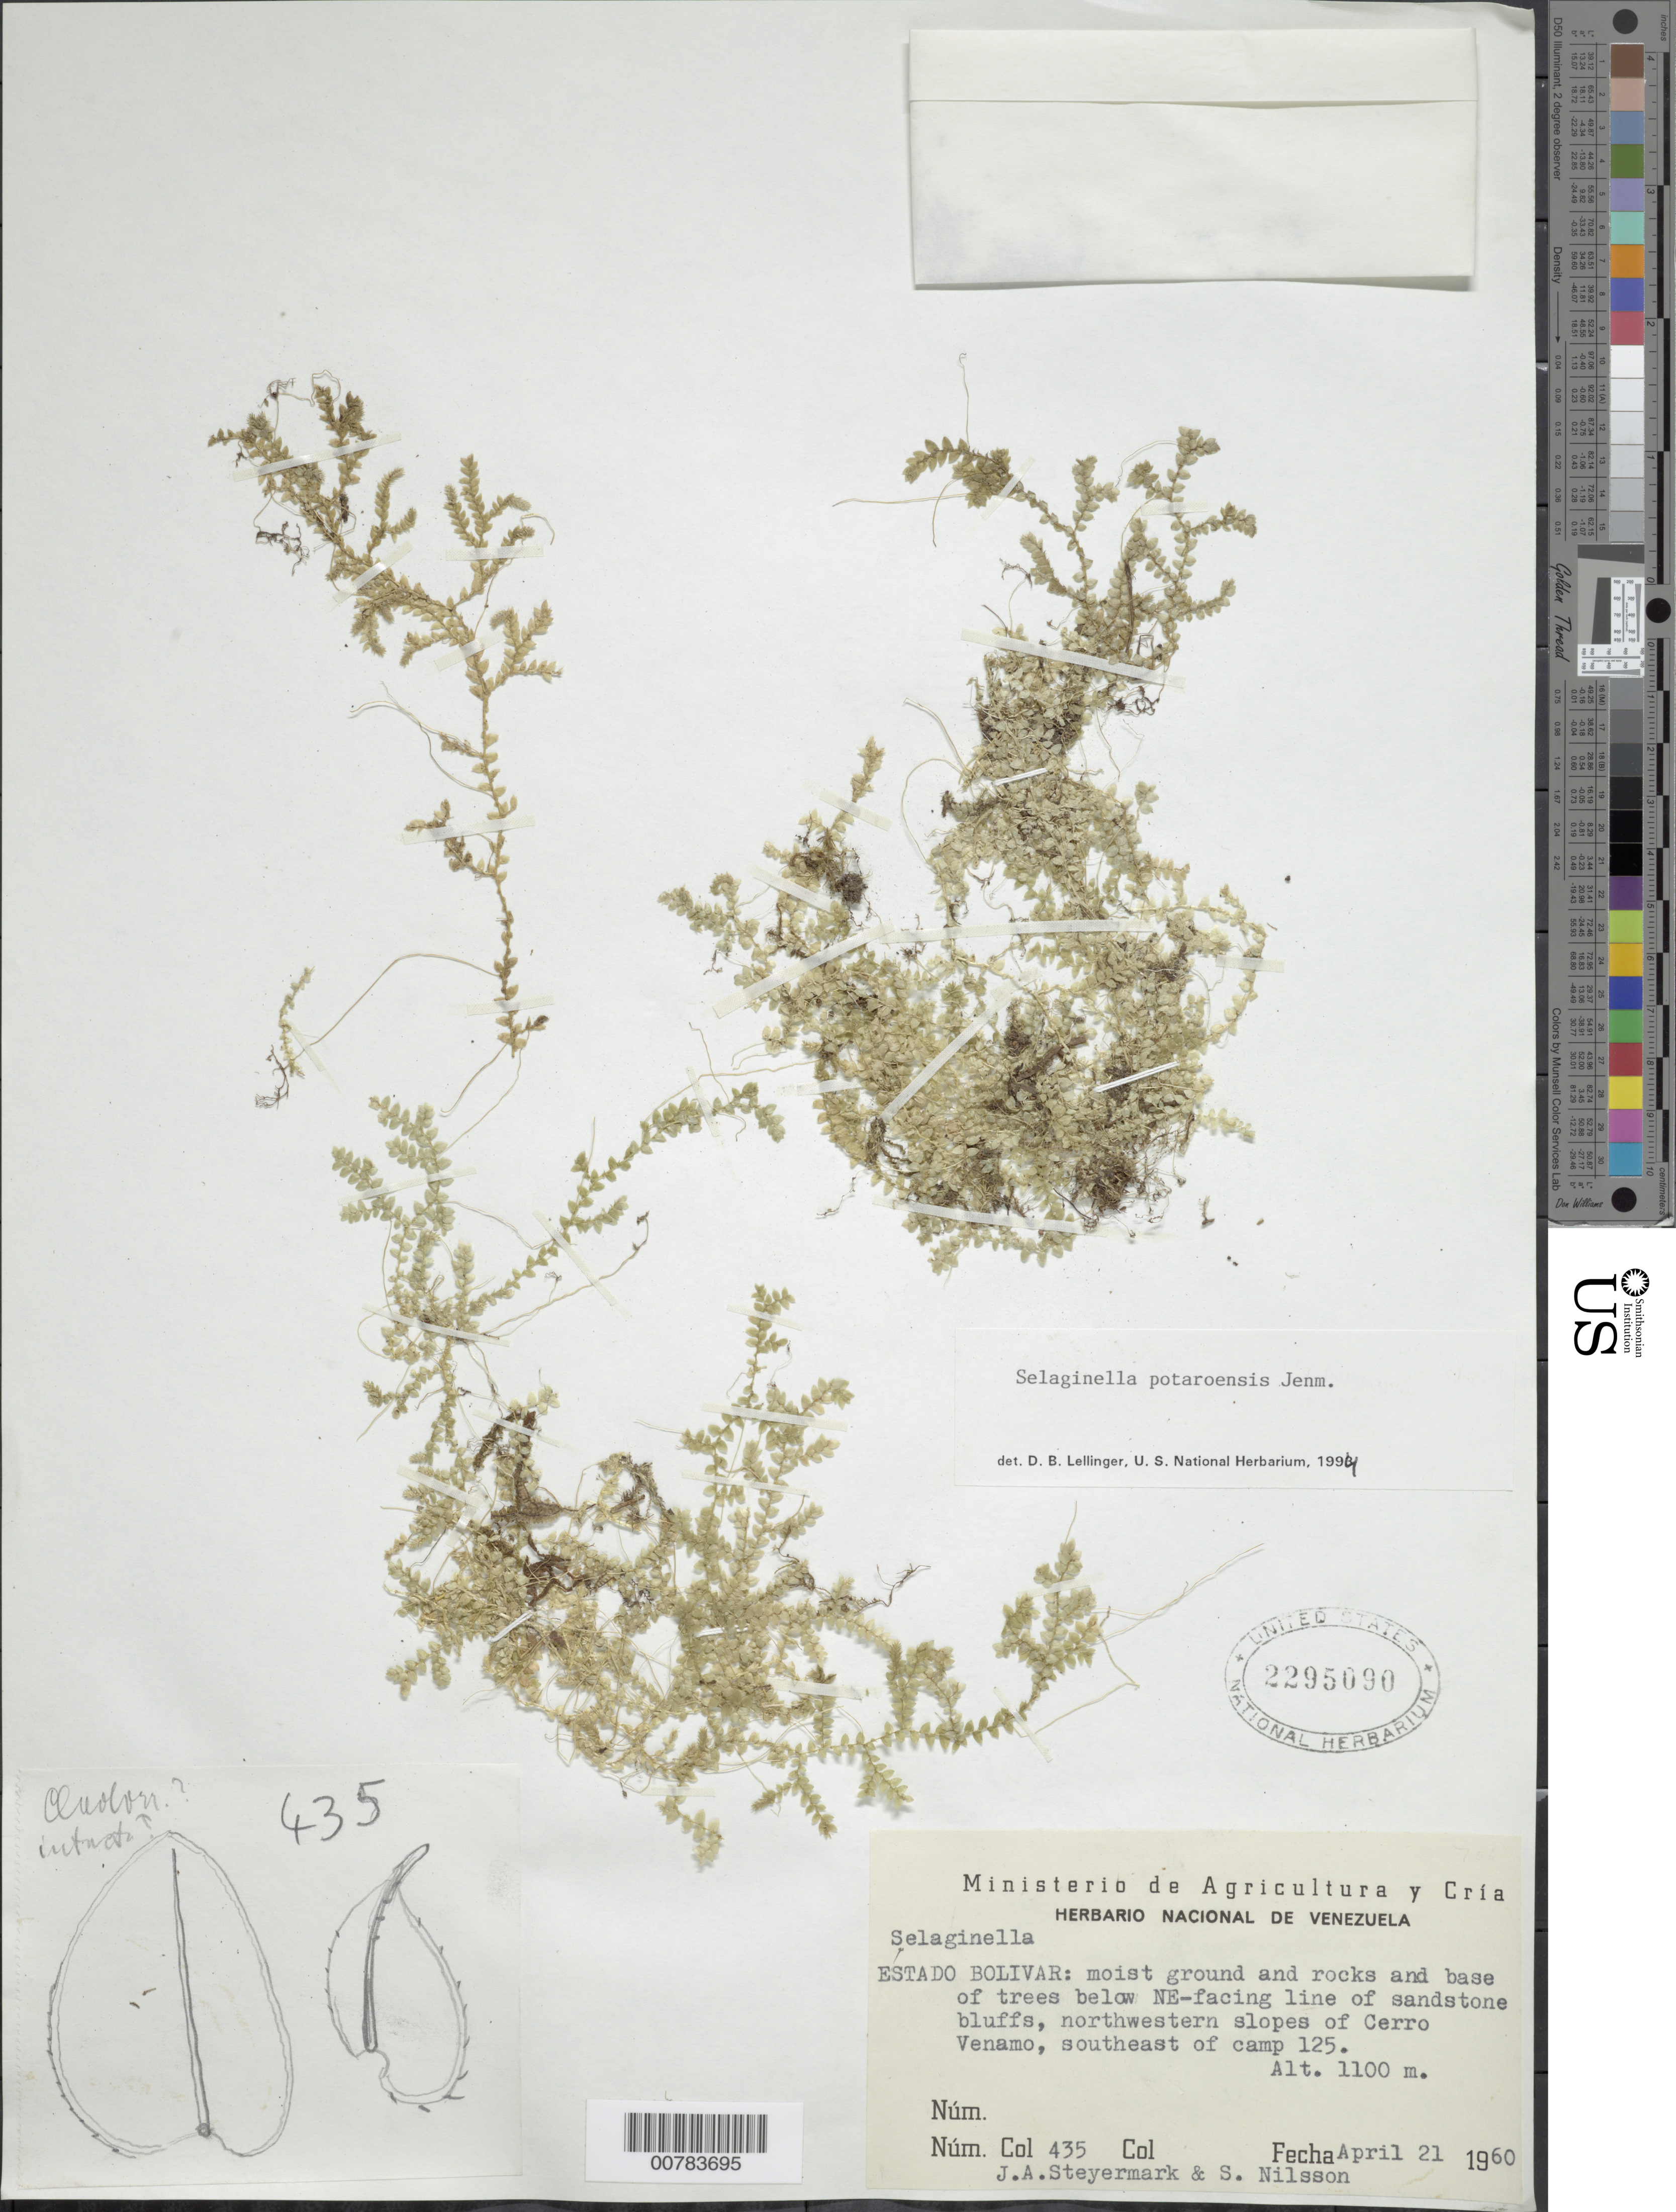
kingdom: Plantae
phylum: Tracheophyta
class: Lycopodiopsida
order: Selaginellales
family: Selaginellaceae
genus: Selaginella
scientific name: Selaginella potaroensis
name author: Jenman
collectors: J. Steyermark & S. Nilsson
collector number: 435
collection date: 1960-04-21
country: Venezuela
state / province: Bolivar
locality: Estado Bolivar: NE-facing line of sandstone bluffs, norhwestern slopes of Cerro Venamo, southeast of Camp 125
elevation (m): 1100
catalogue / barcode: US 2295090